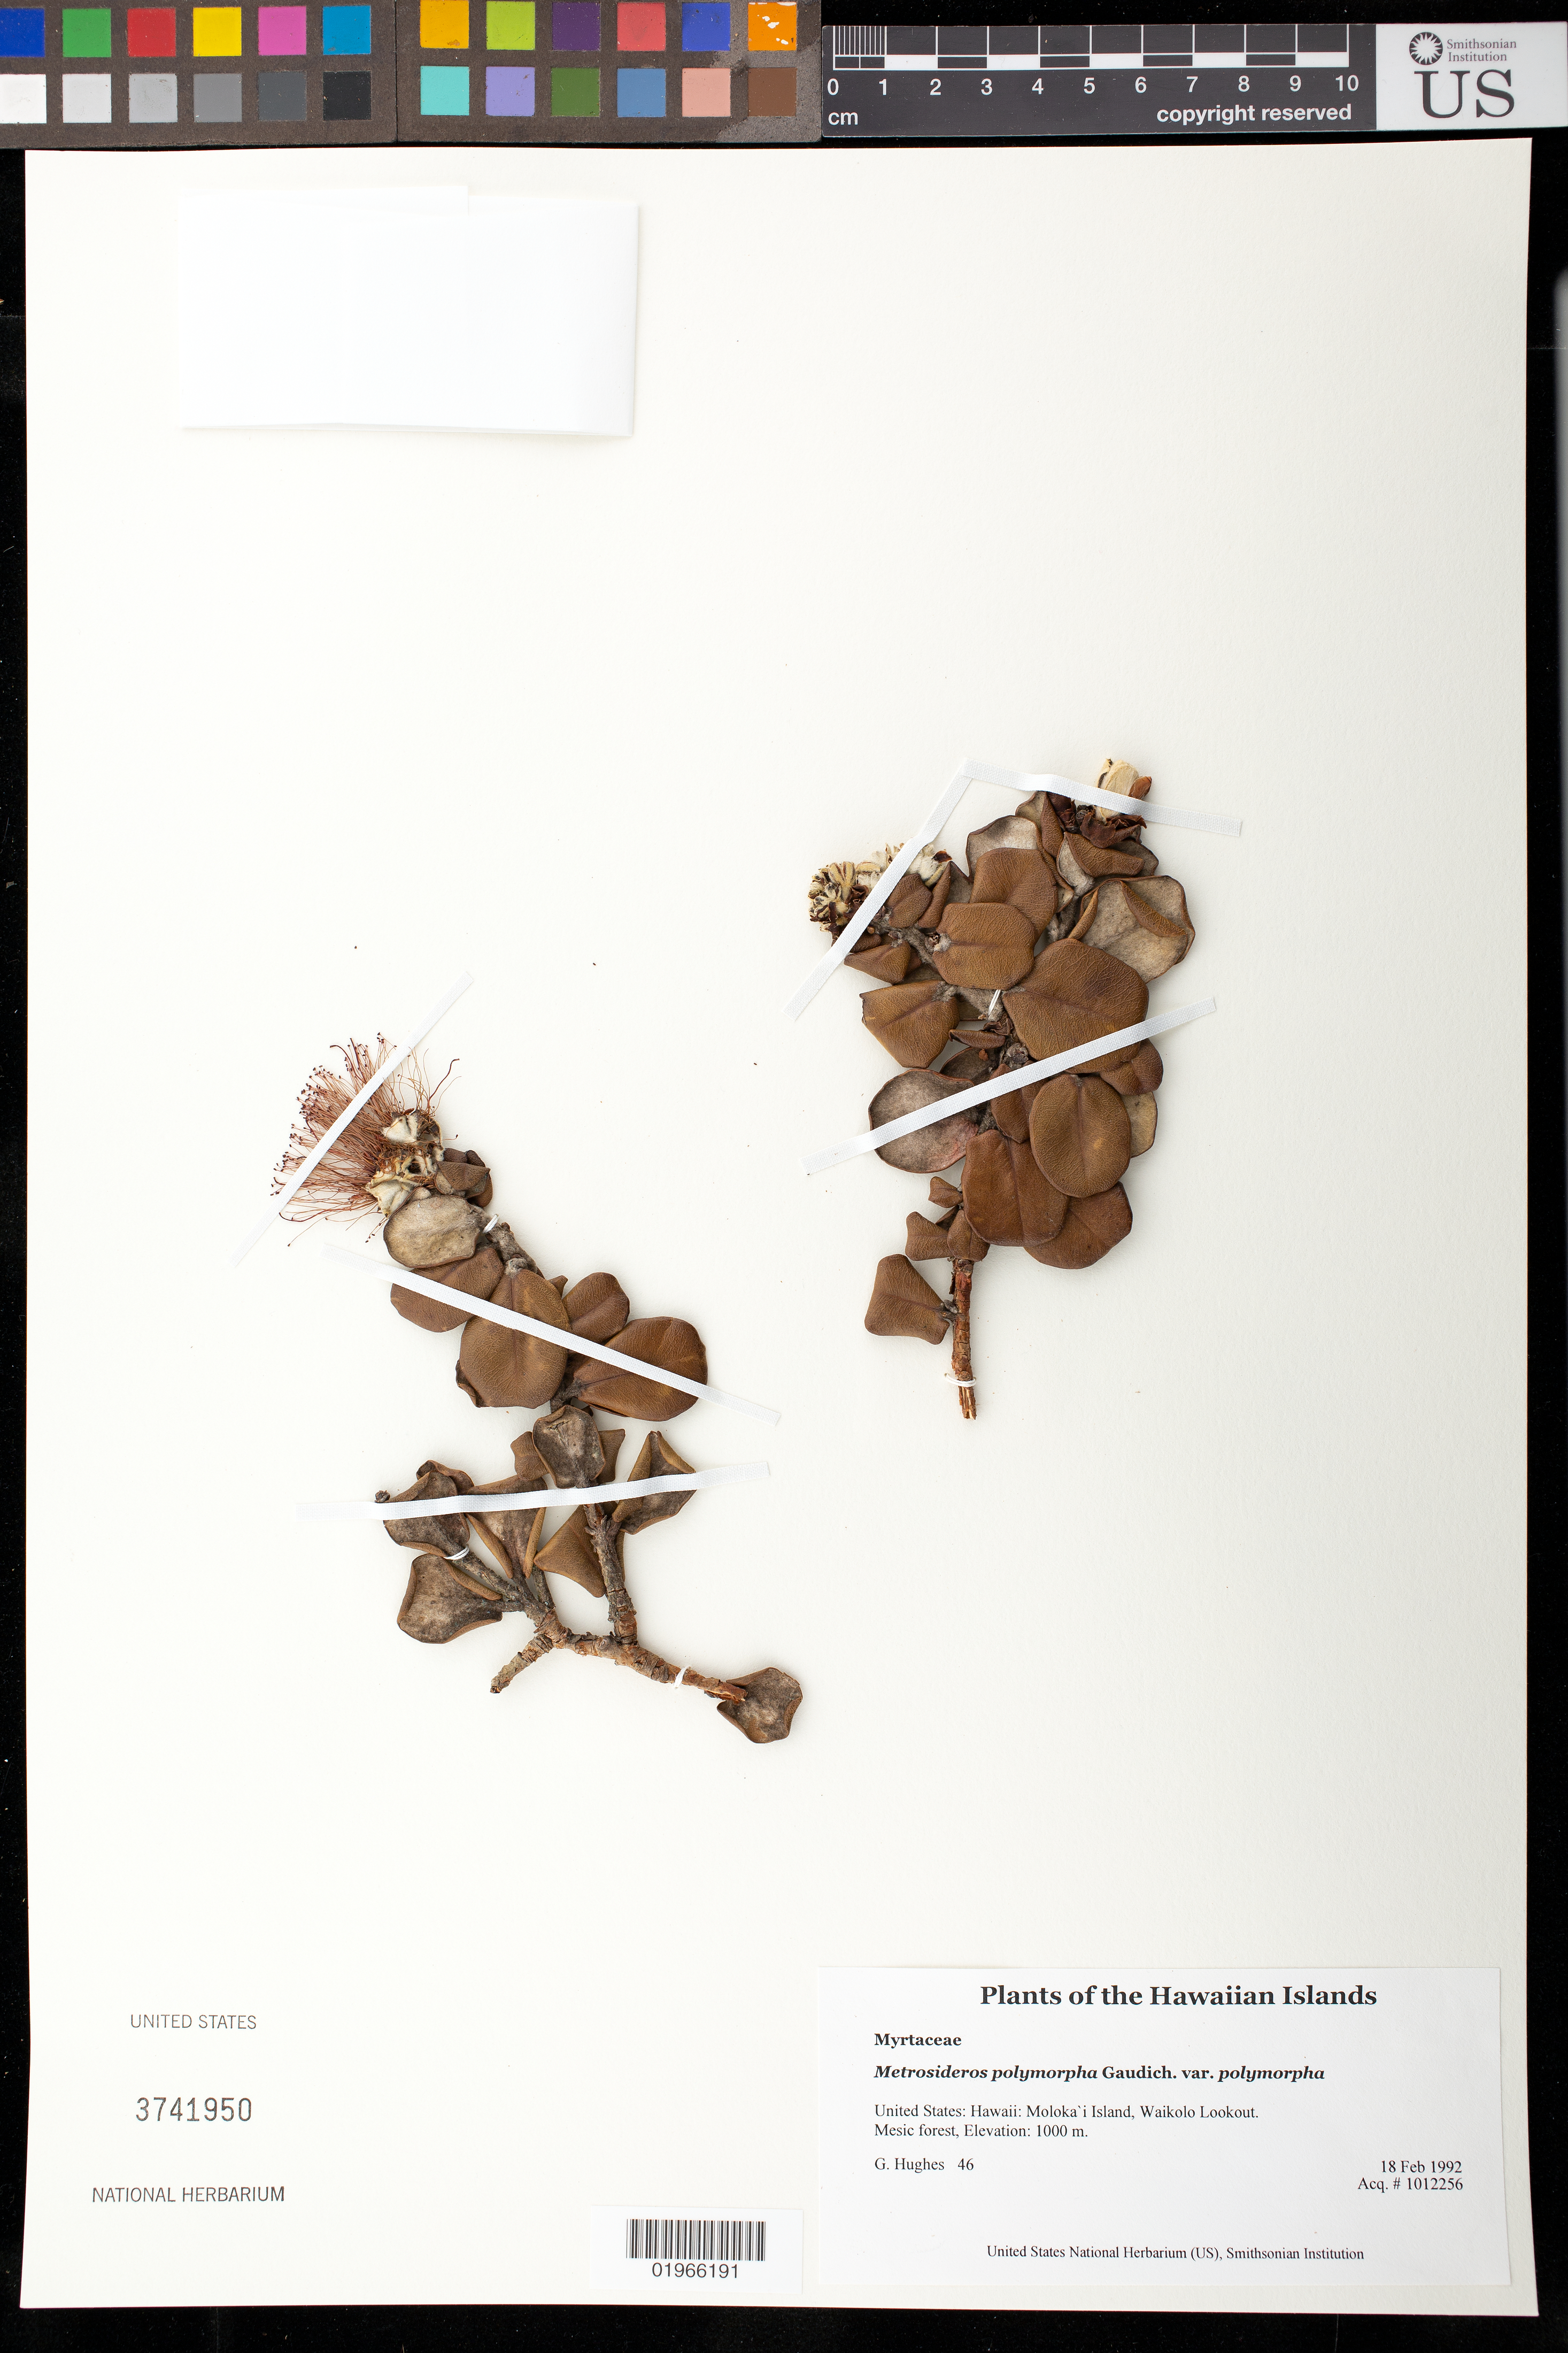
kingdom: Plantae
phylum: Tracheophyta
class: Magnoliopsida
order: Myrtales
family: Myrtaceae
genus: Metrosideros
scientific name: Metrosideros polymorpha var. polymorpha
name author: Gaudich.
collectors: G. Hughes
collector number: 46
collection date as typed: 2-18-92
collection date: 1992-02-18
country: United States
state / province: Hawaii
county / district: Maui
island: Moloka'i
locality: Waikolo Lookout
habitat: Mesic forest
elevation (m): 1000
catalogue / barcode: US 3741950